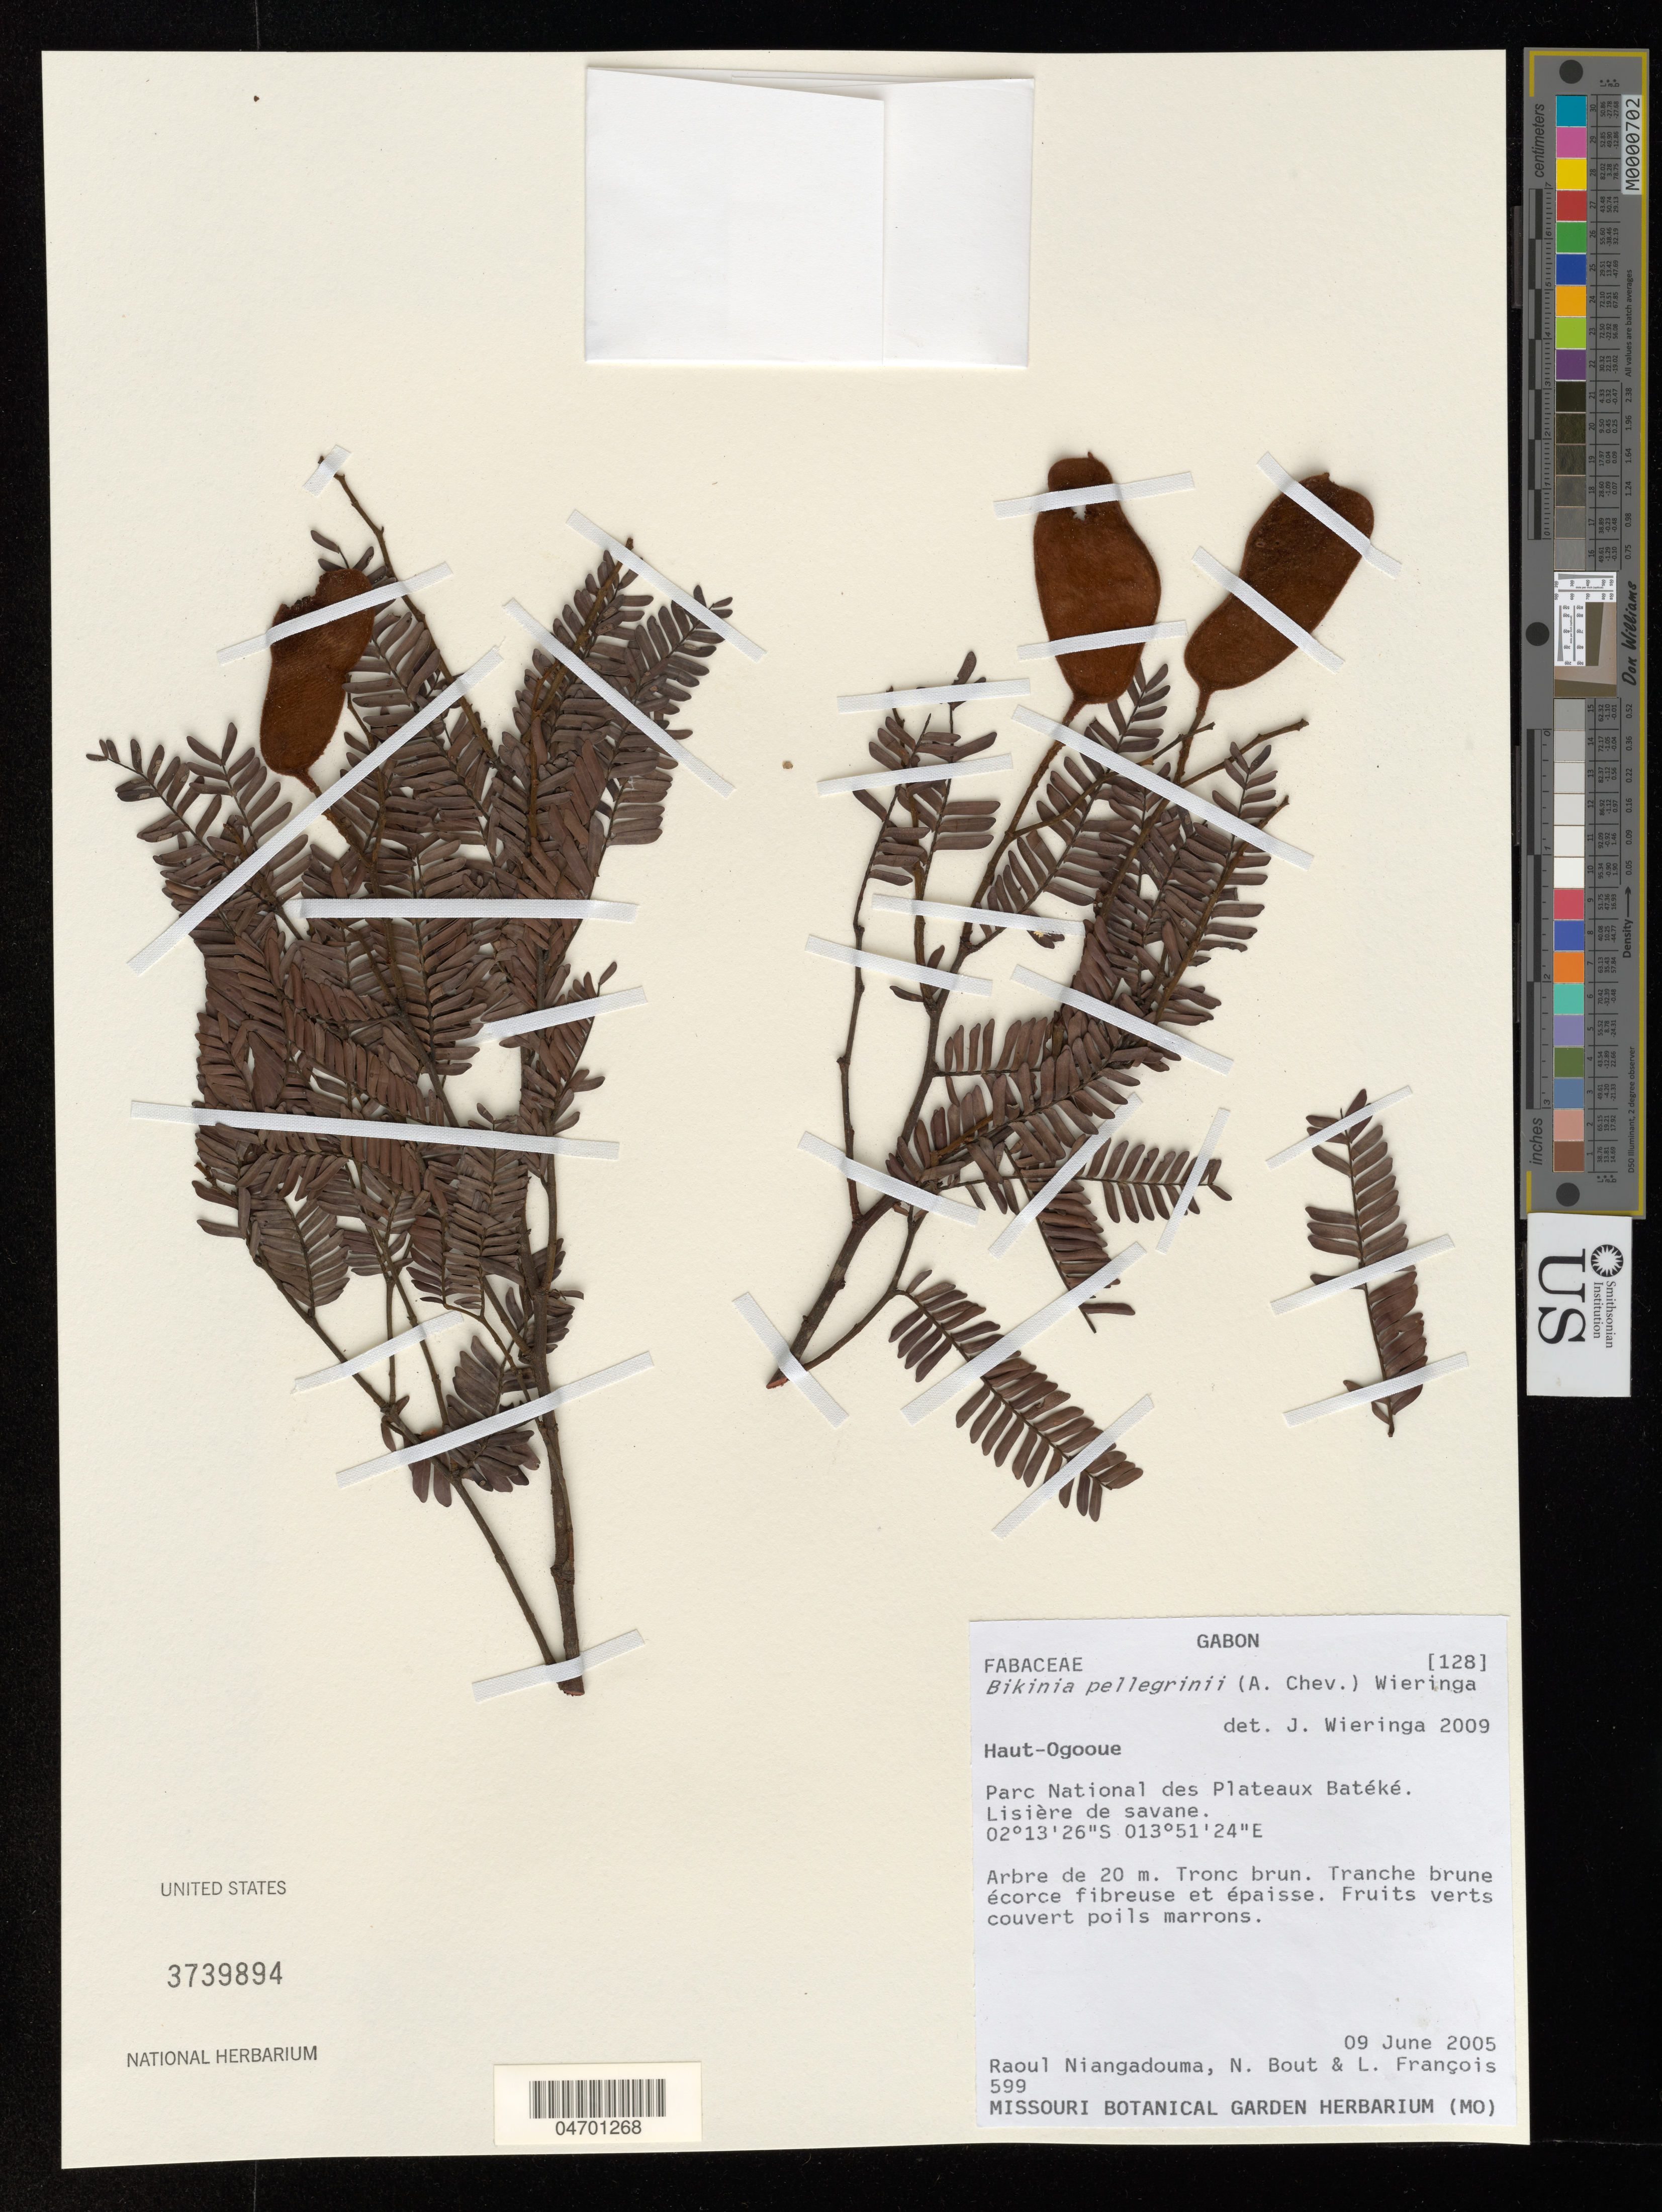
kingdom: Plantae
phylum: Tracheophyta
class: Magnoliopsida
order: Fabales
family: Fabaceae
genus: Bikinia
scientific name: Bikinia pellegrinii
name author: (A. Chev.) Wieringa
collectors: R. Niangadouma, N. Bout & L. Francois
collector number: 599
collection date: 2005-06-09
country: Gabon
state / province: Haut-Ogooue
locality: Parc National des Plateaux Batéké.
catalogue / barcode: US 3739894